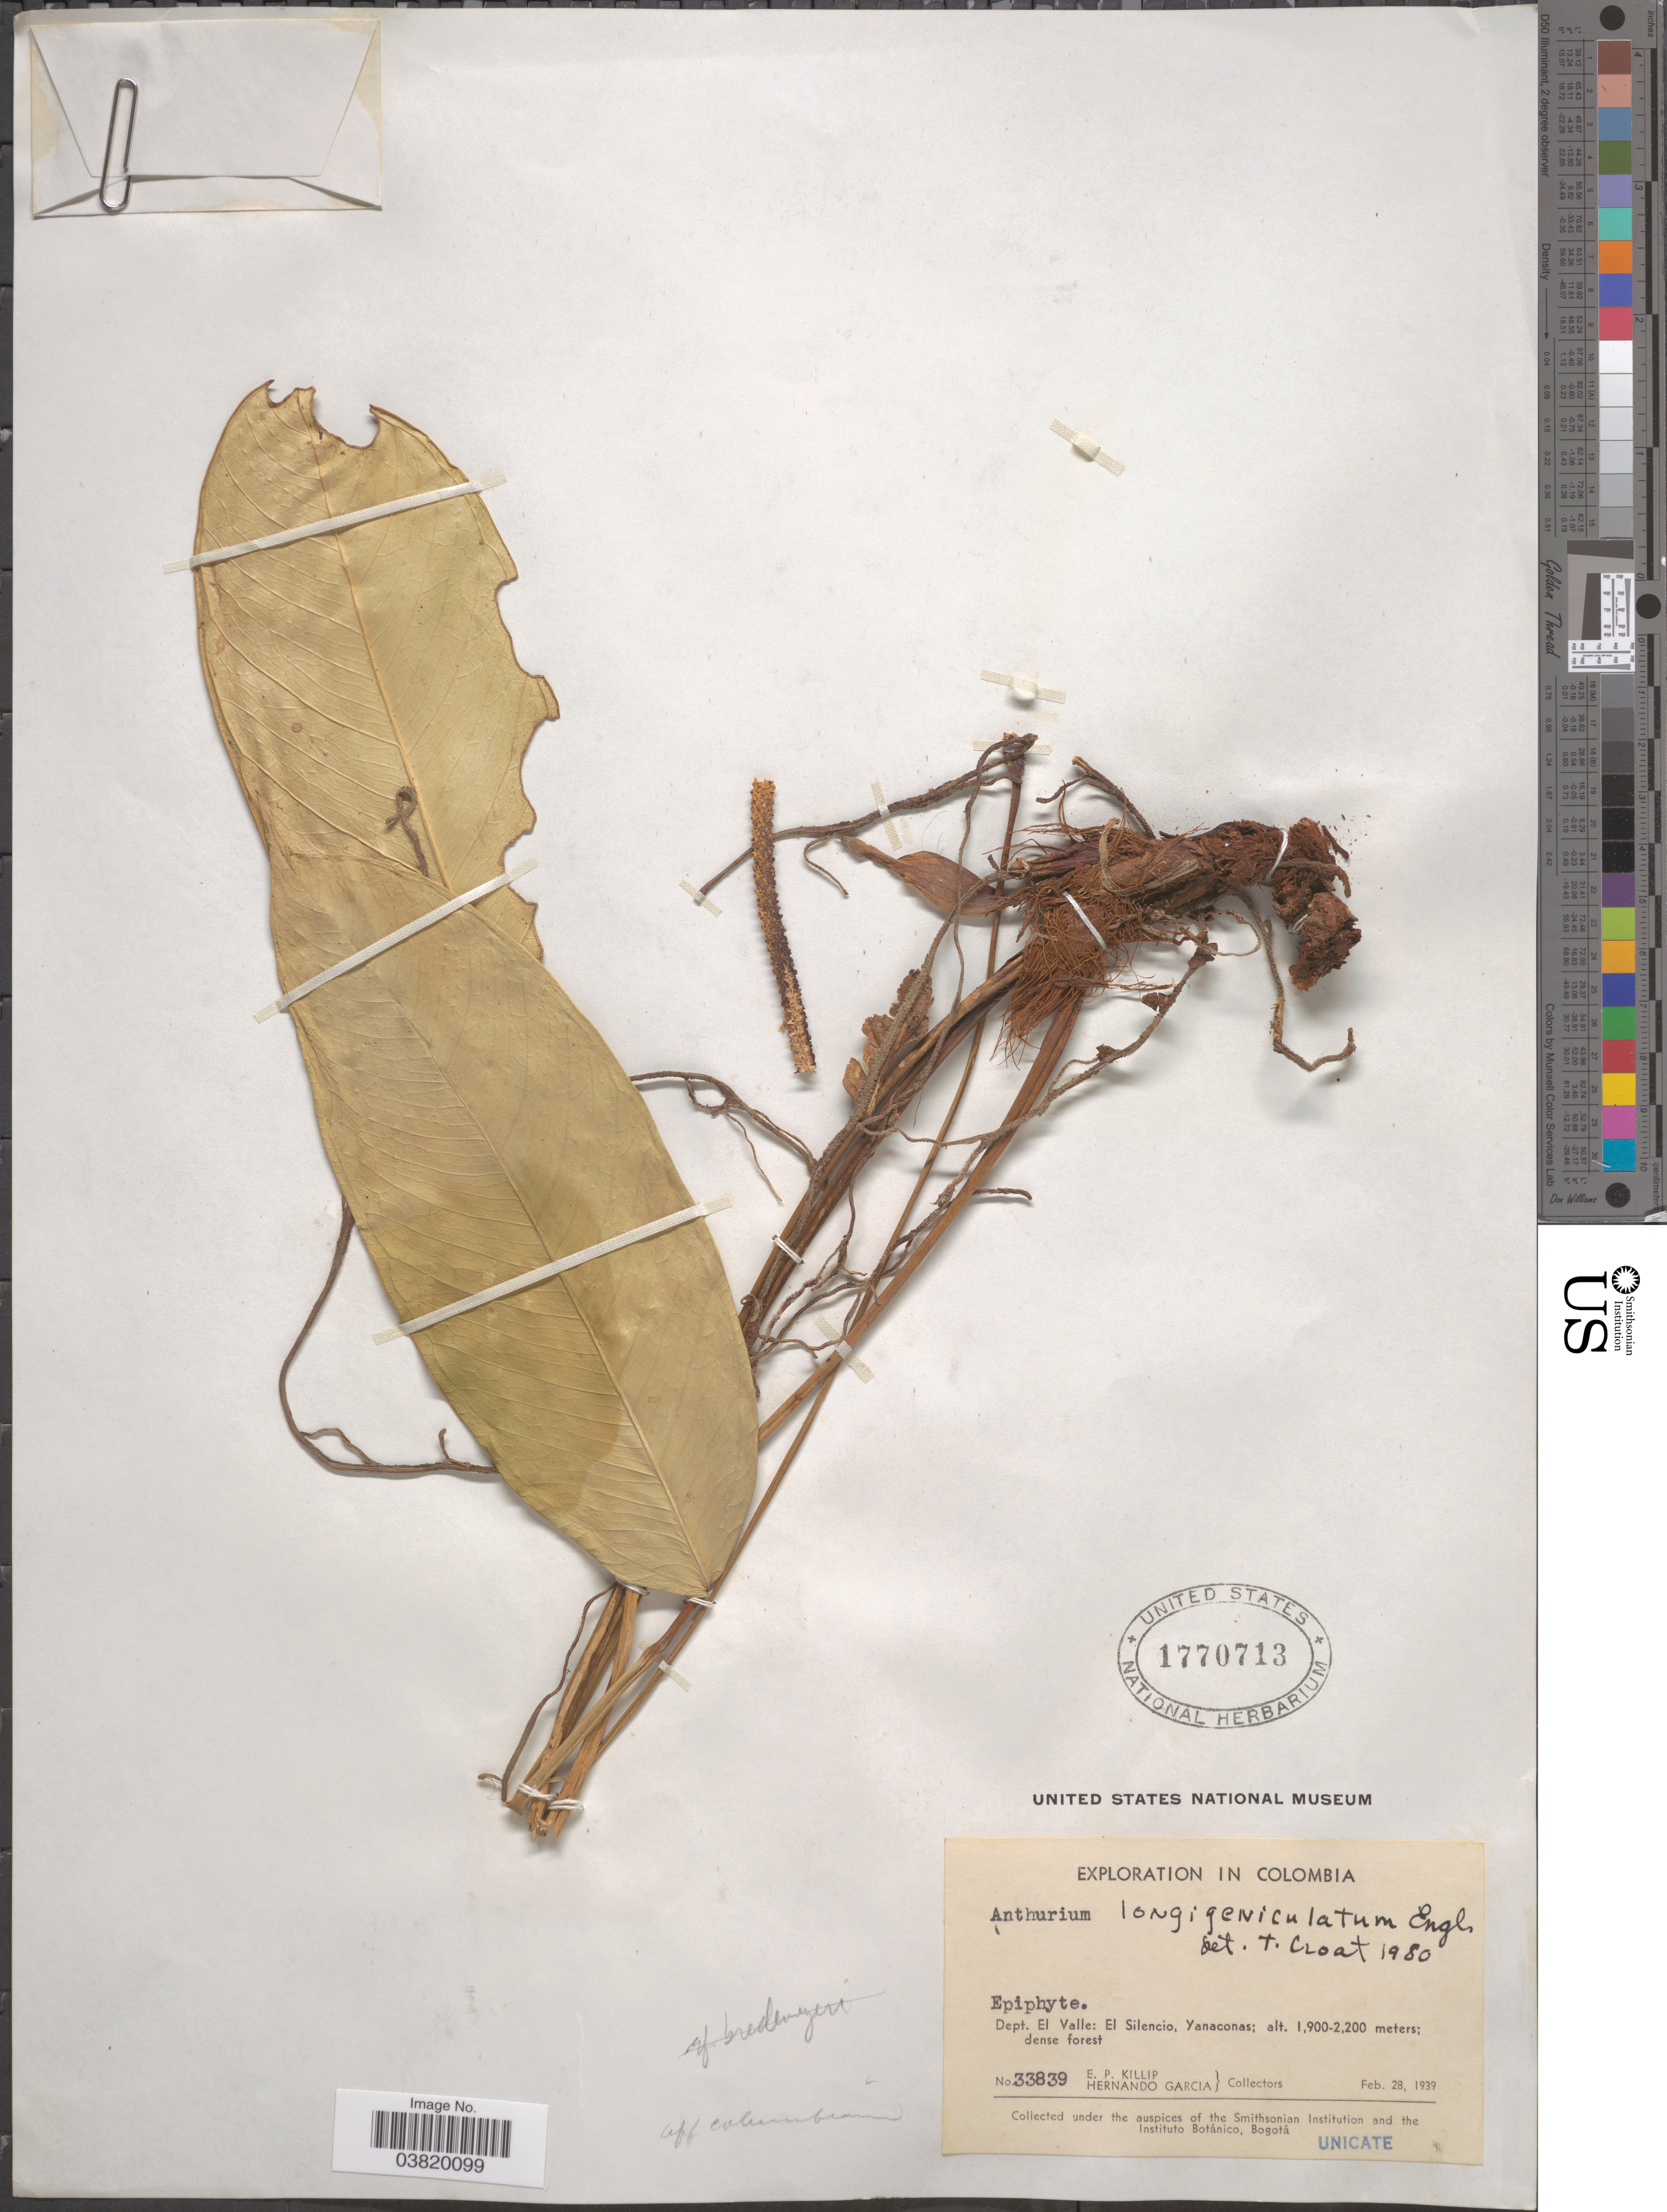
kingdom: Plantae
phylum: Tracheophyta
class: Liliopsida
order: Alismatales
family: Araceae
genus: Anthurium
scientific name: Anthurium longegeniculatum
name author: Engl.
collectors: E. P. Killip & H. Garcia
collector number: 33839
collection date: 1939-02-28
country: Colombia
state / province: Valle del Cauca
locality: Dept. El Valle: El Silencio, Yanaconas.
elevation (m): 1900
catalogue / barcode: US 1770713